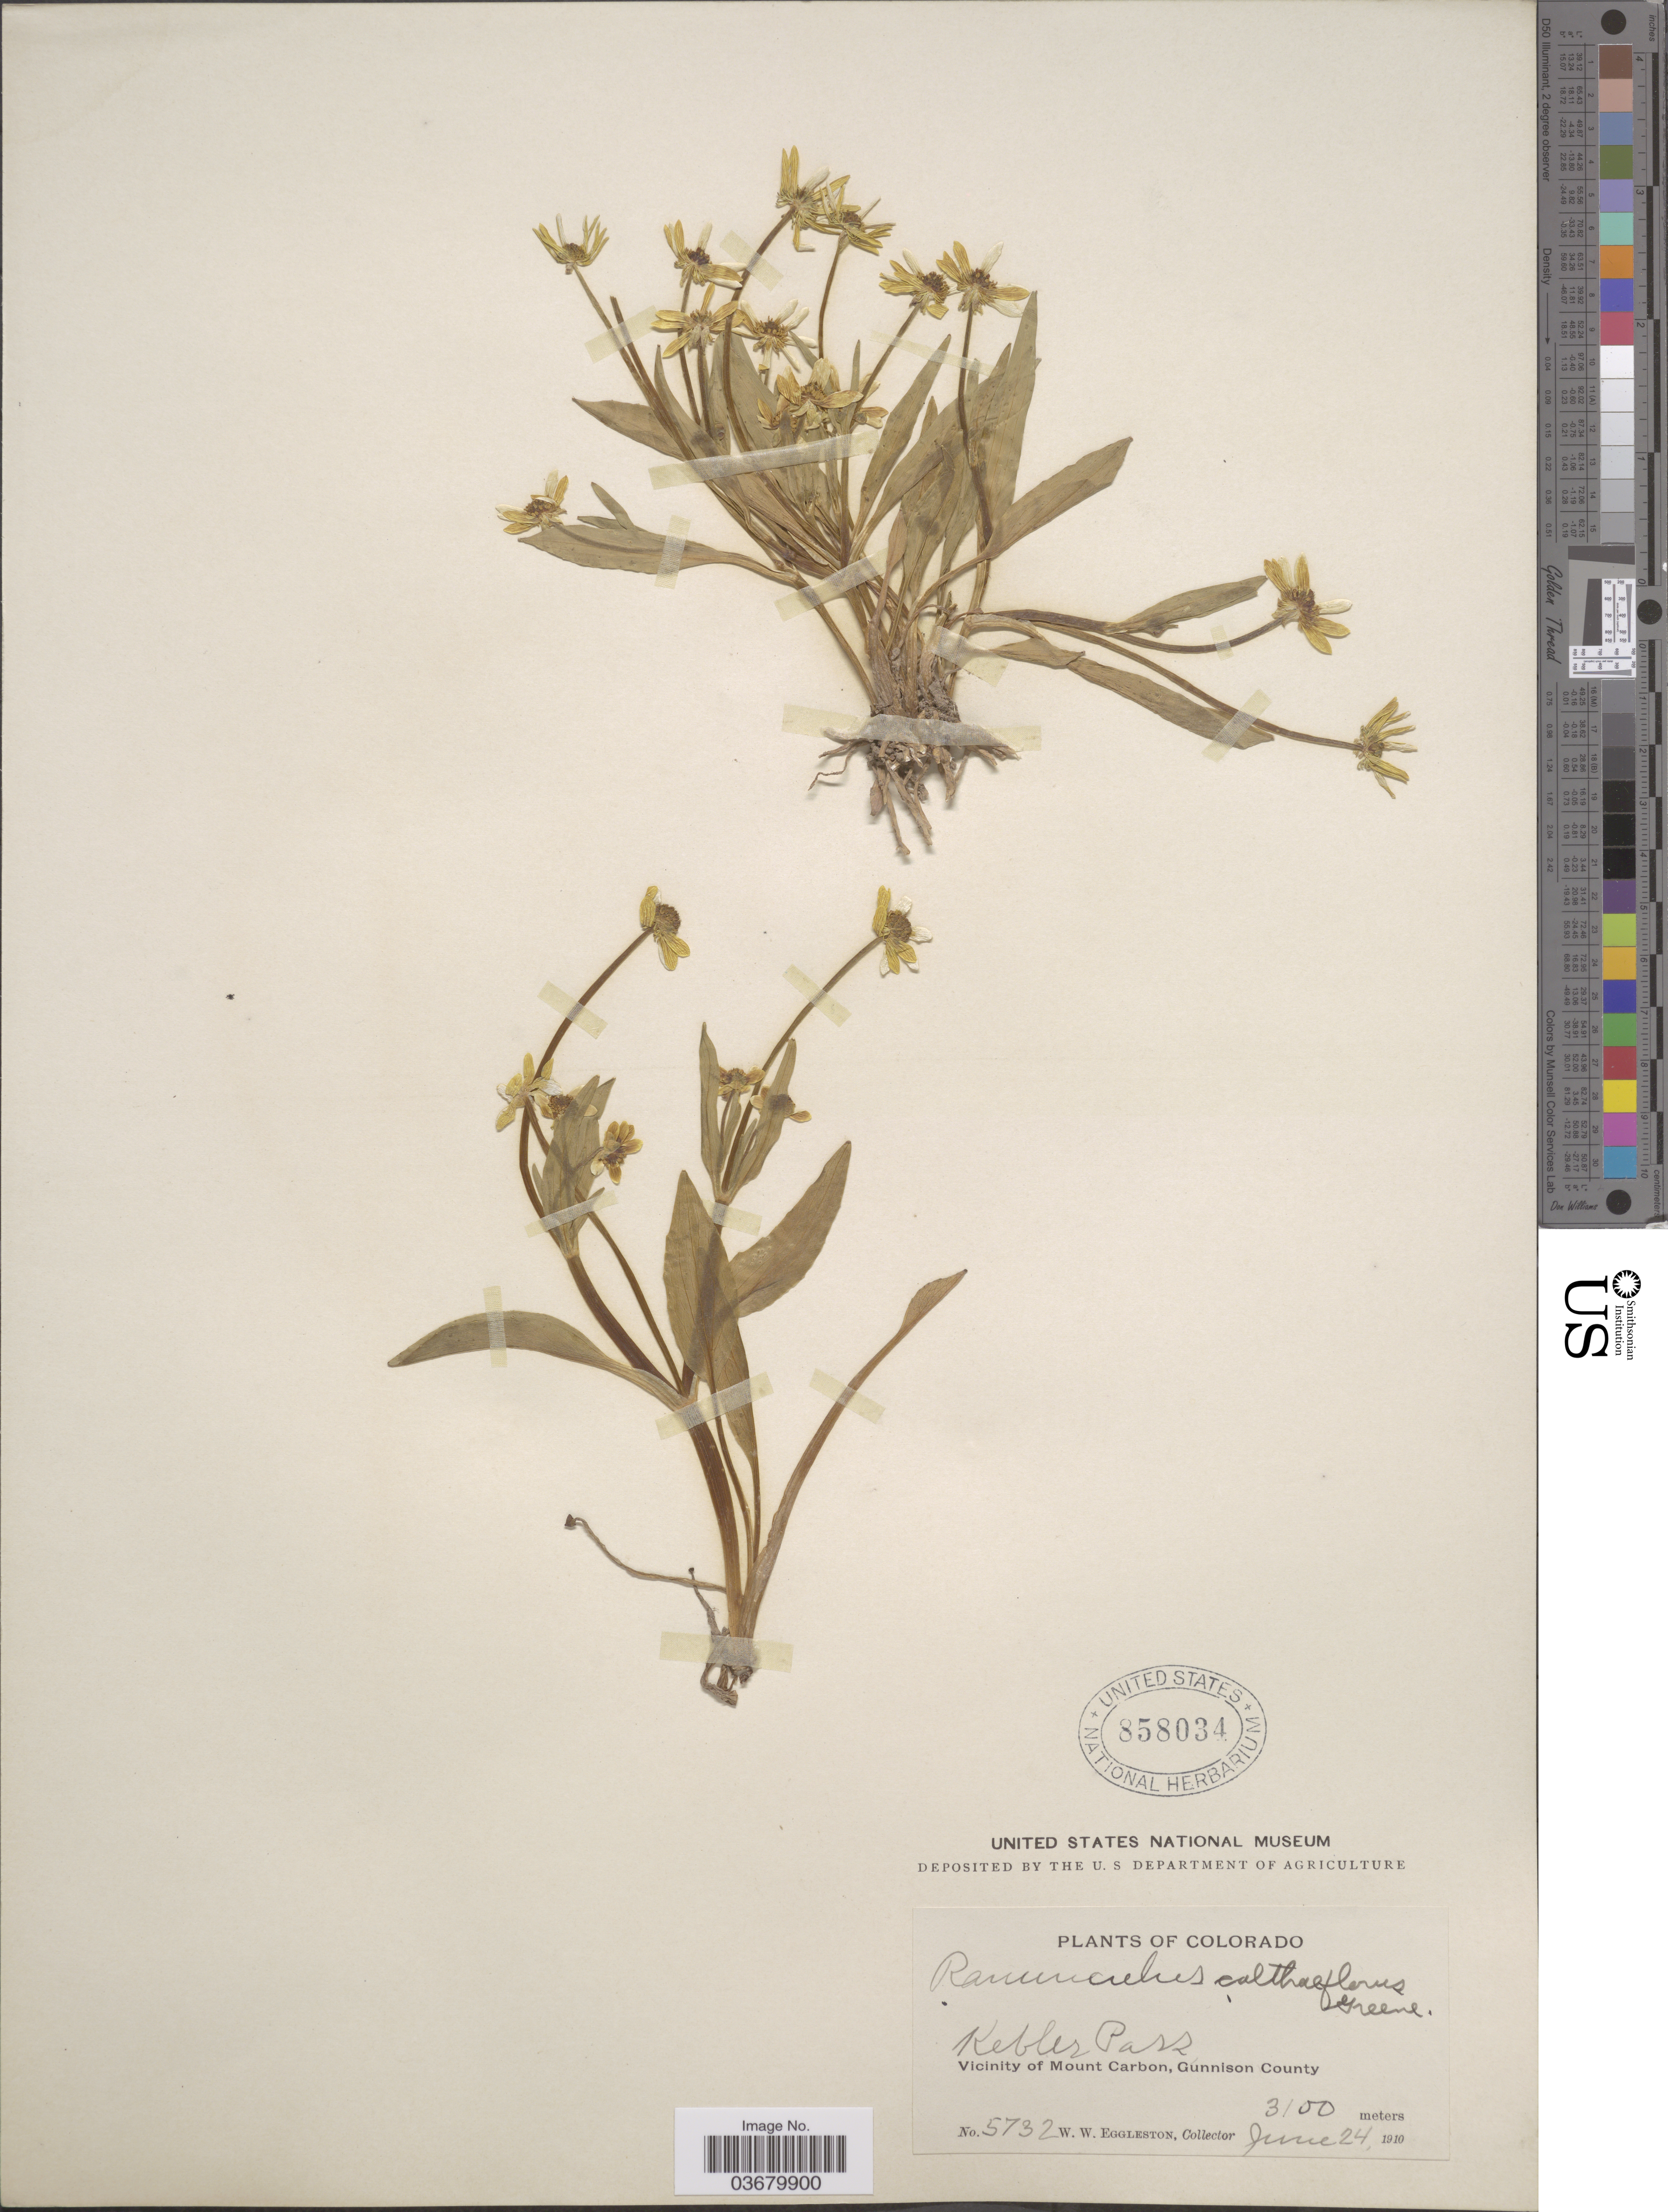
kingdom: Plantae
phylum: Tracheophyta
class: Magnoliopsida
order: Ranunculales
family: Ranunculaceae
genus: Ranunculus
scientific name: Ranunculus alismifolius var. montanus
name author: S. Watson in C. King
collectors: W. W. Eggleston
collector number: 5732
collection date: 1910-06-24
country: United States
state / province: Colorado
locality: Kebler Pass. Vicinity of Mount Carbon, Gunnison County.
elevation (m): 3100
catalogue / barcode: US 858034